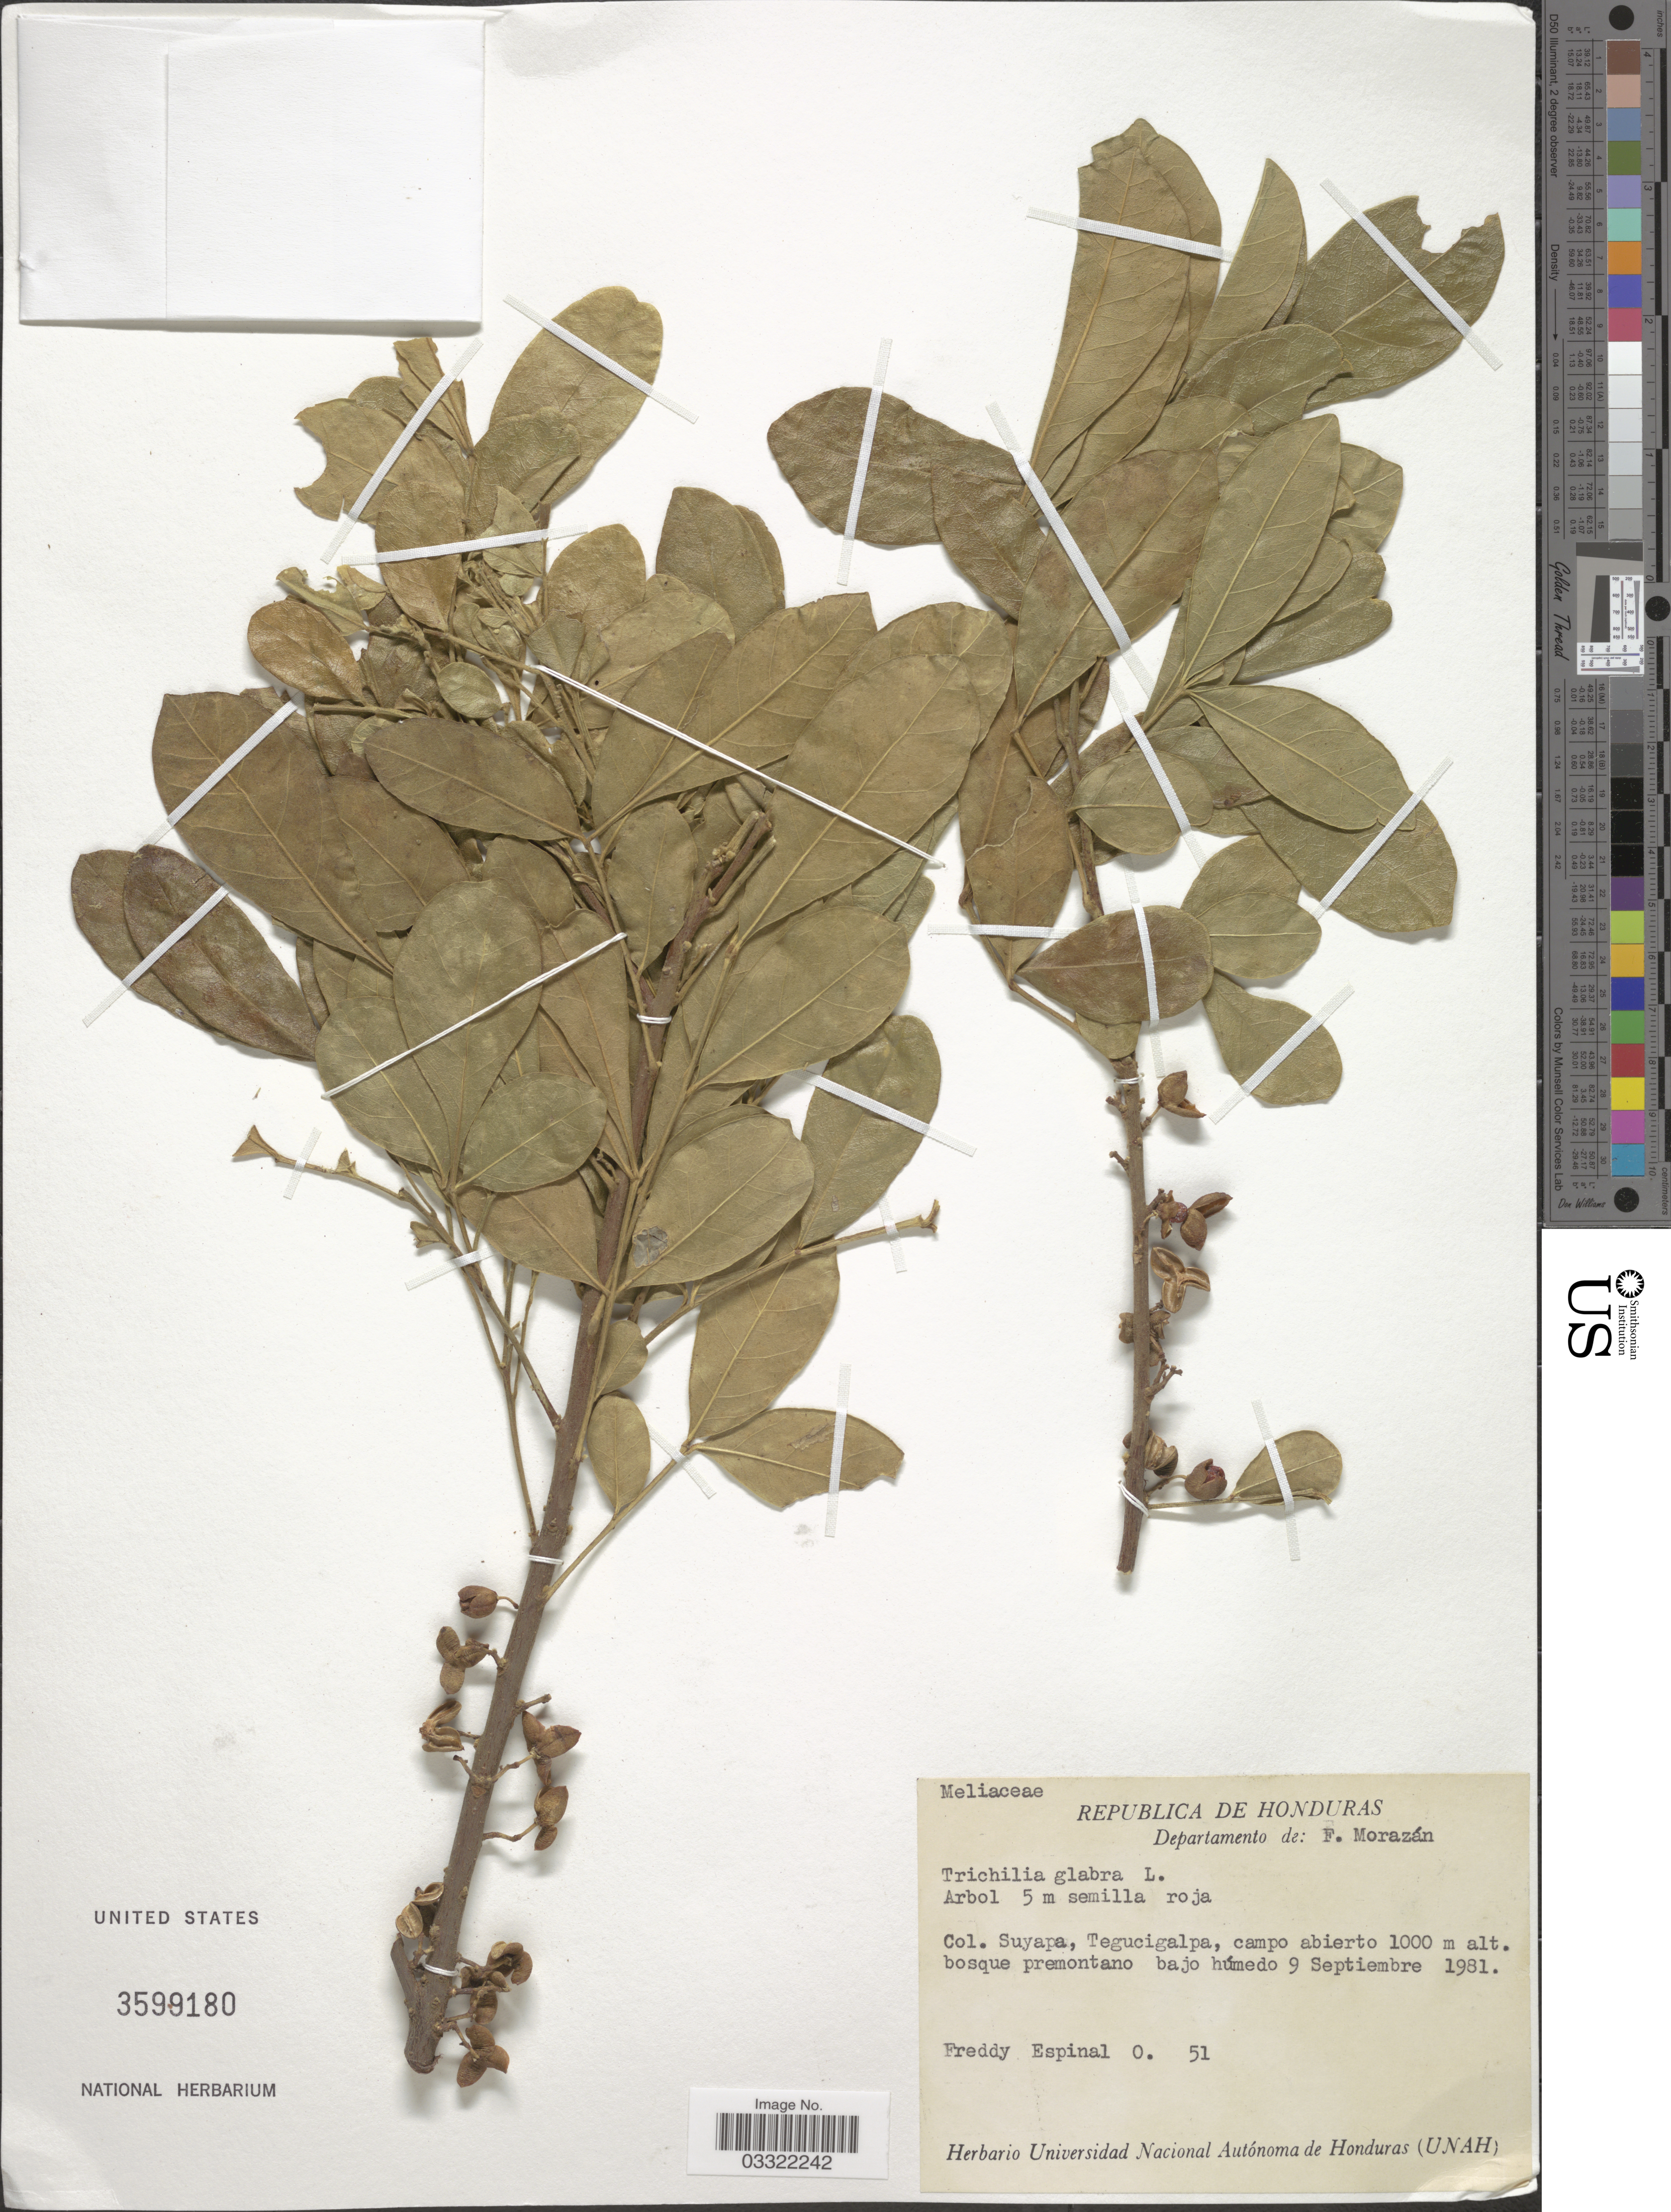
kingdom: Plantae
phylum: Tracheophyta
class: Magnoliopsida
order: Sapindales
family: Meliaceae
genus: Trichilia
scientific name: Trichilia glabra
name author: L.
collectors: F. Espinal O.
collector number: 51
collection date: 1981-09-09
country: Honduras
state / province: Fco. Morazán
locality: Departamento de: F. Morazán. col. Suyapa, Tegucigalpa, campo.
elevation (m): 1000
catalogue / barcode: US 3599180